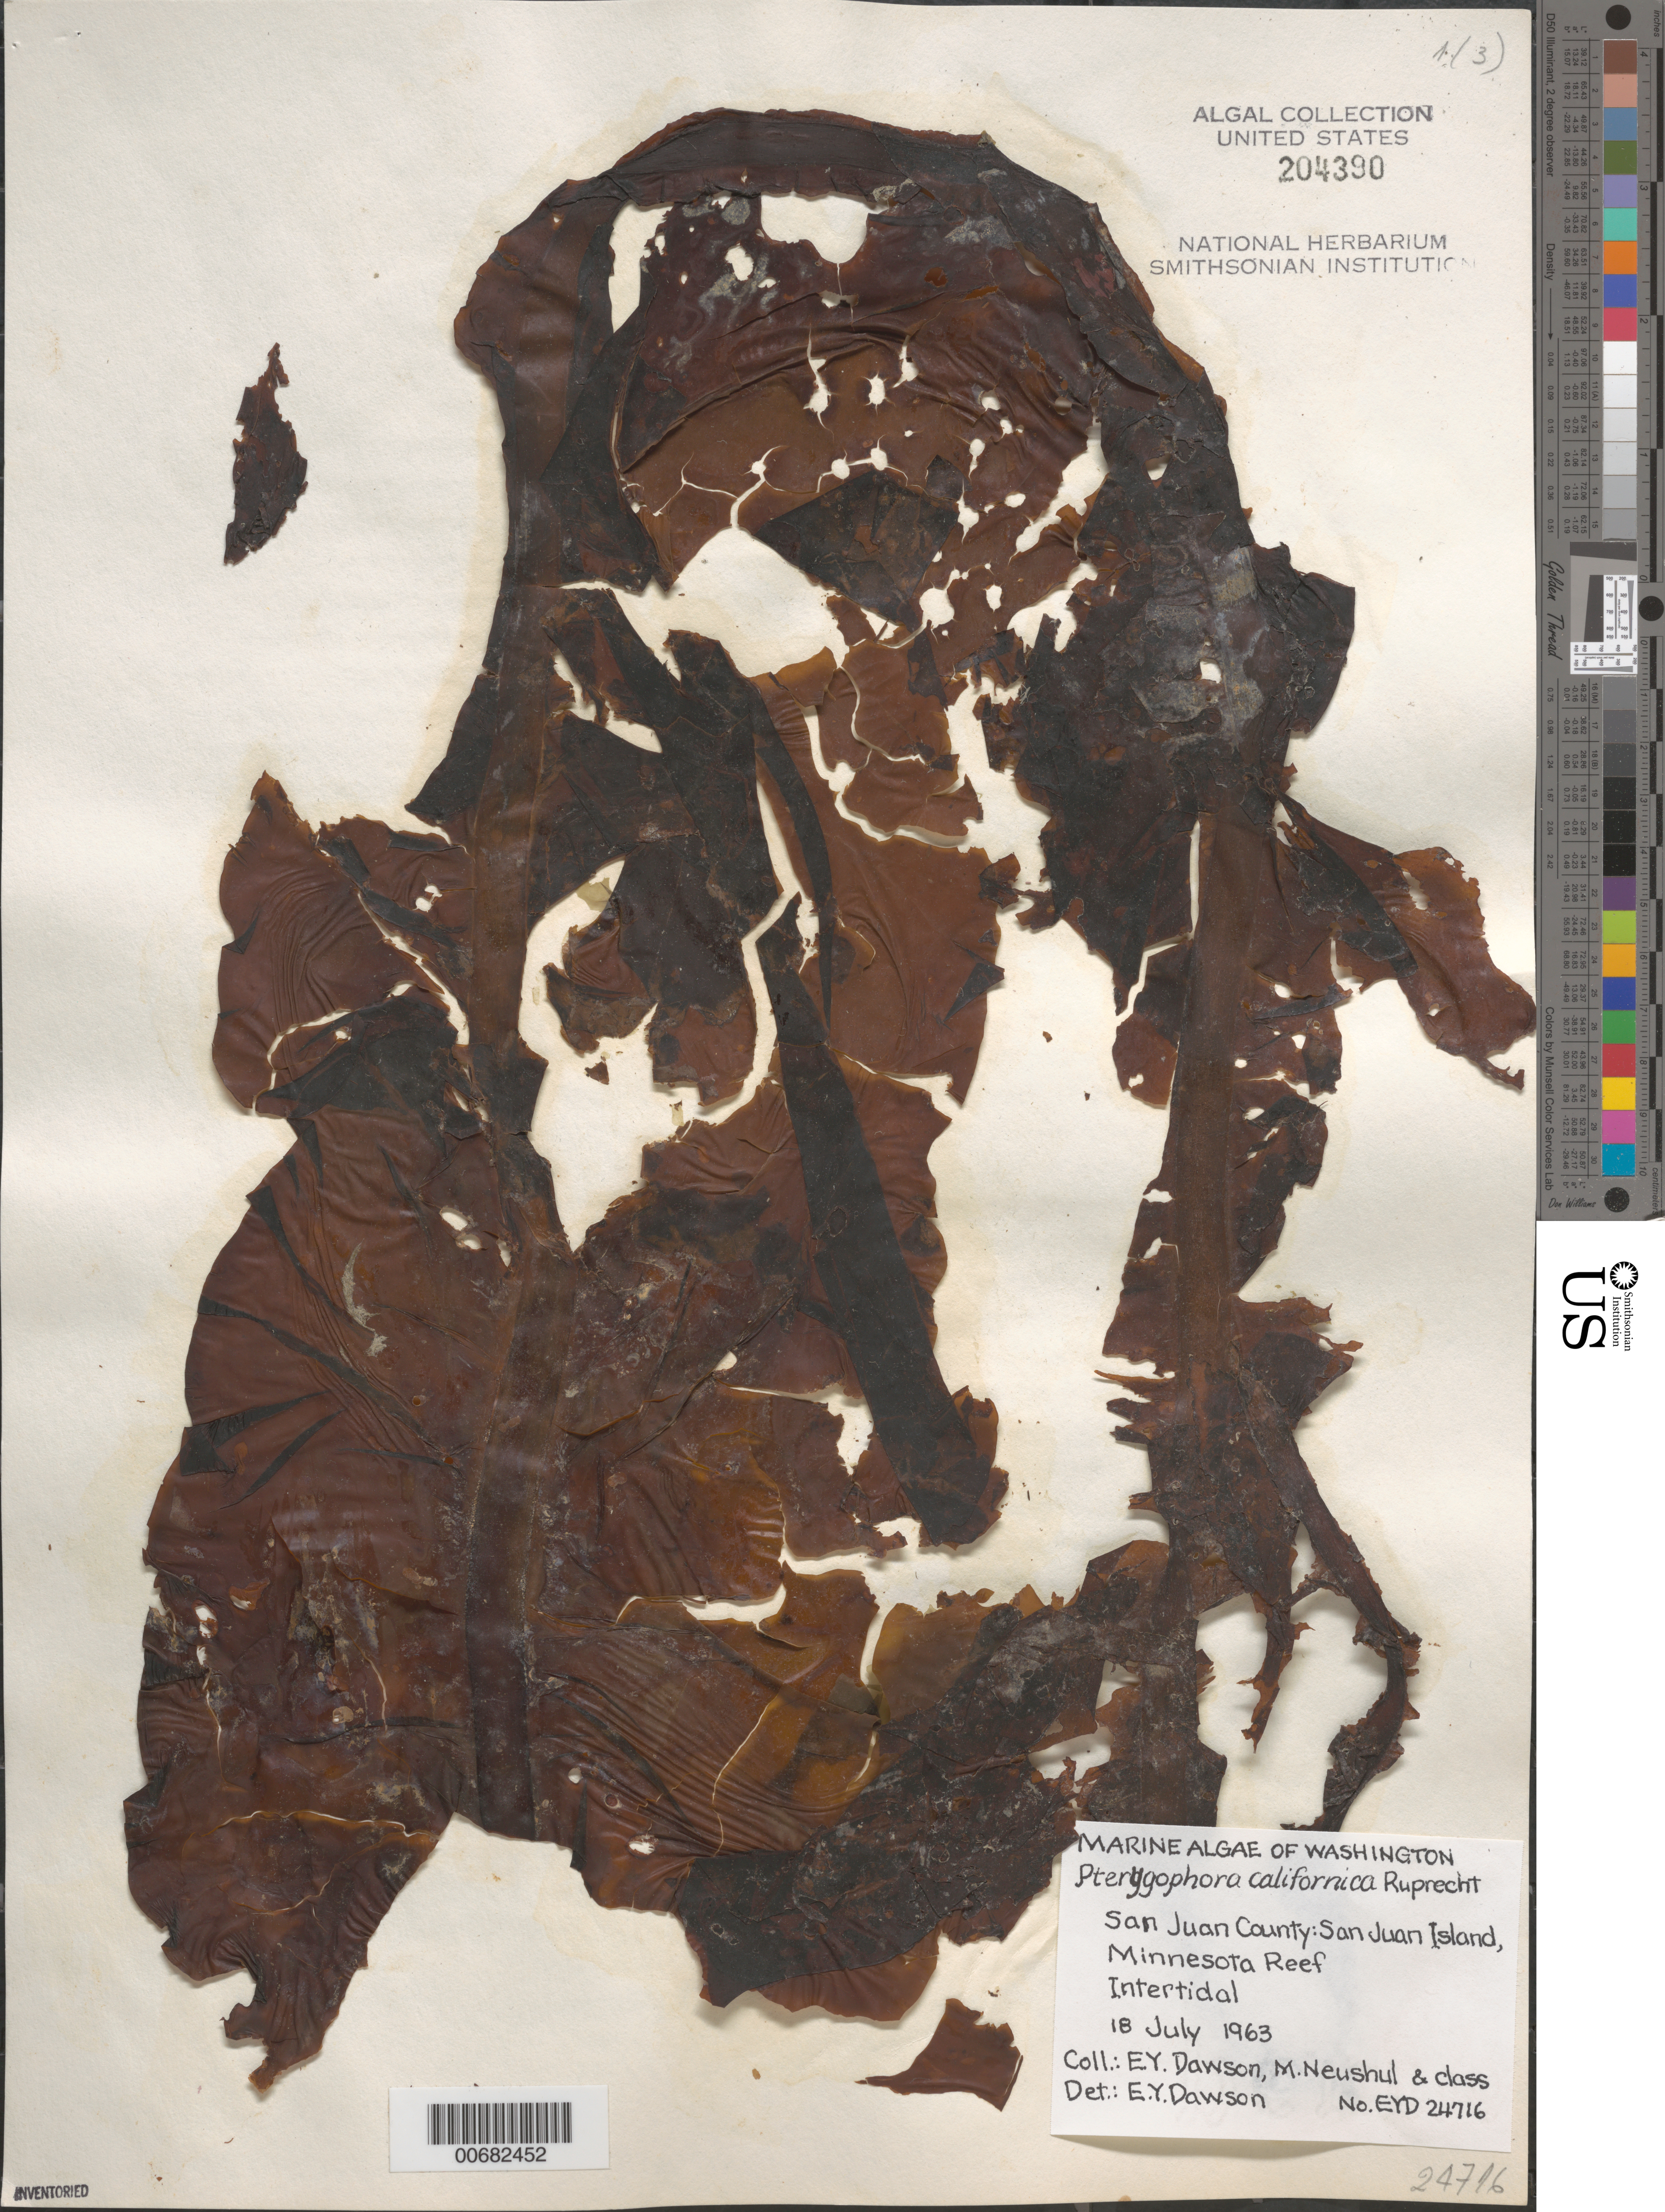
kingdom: Chromista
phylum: Ochrophyta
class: Phaeophyceae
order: Laminariales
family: Alariaceae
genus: Pterygophora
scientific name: Pterygophora californica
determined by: Dawson, E. Y.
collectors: E. Y. Dawson, M. Neushul & Algae Class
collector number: EYD 24716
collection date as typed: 18 Jul 1963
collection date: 1963-07-18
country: United States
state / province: Washington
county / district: San Juan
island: San Juan Island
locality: Minnesota Reef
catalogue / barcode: US 204390